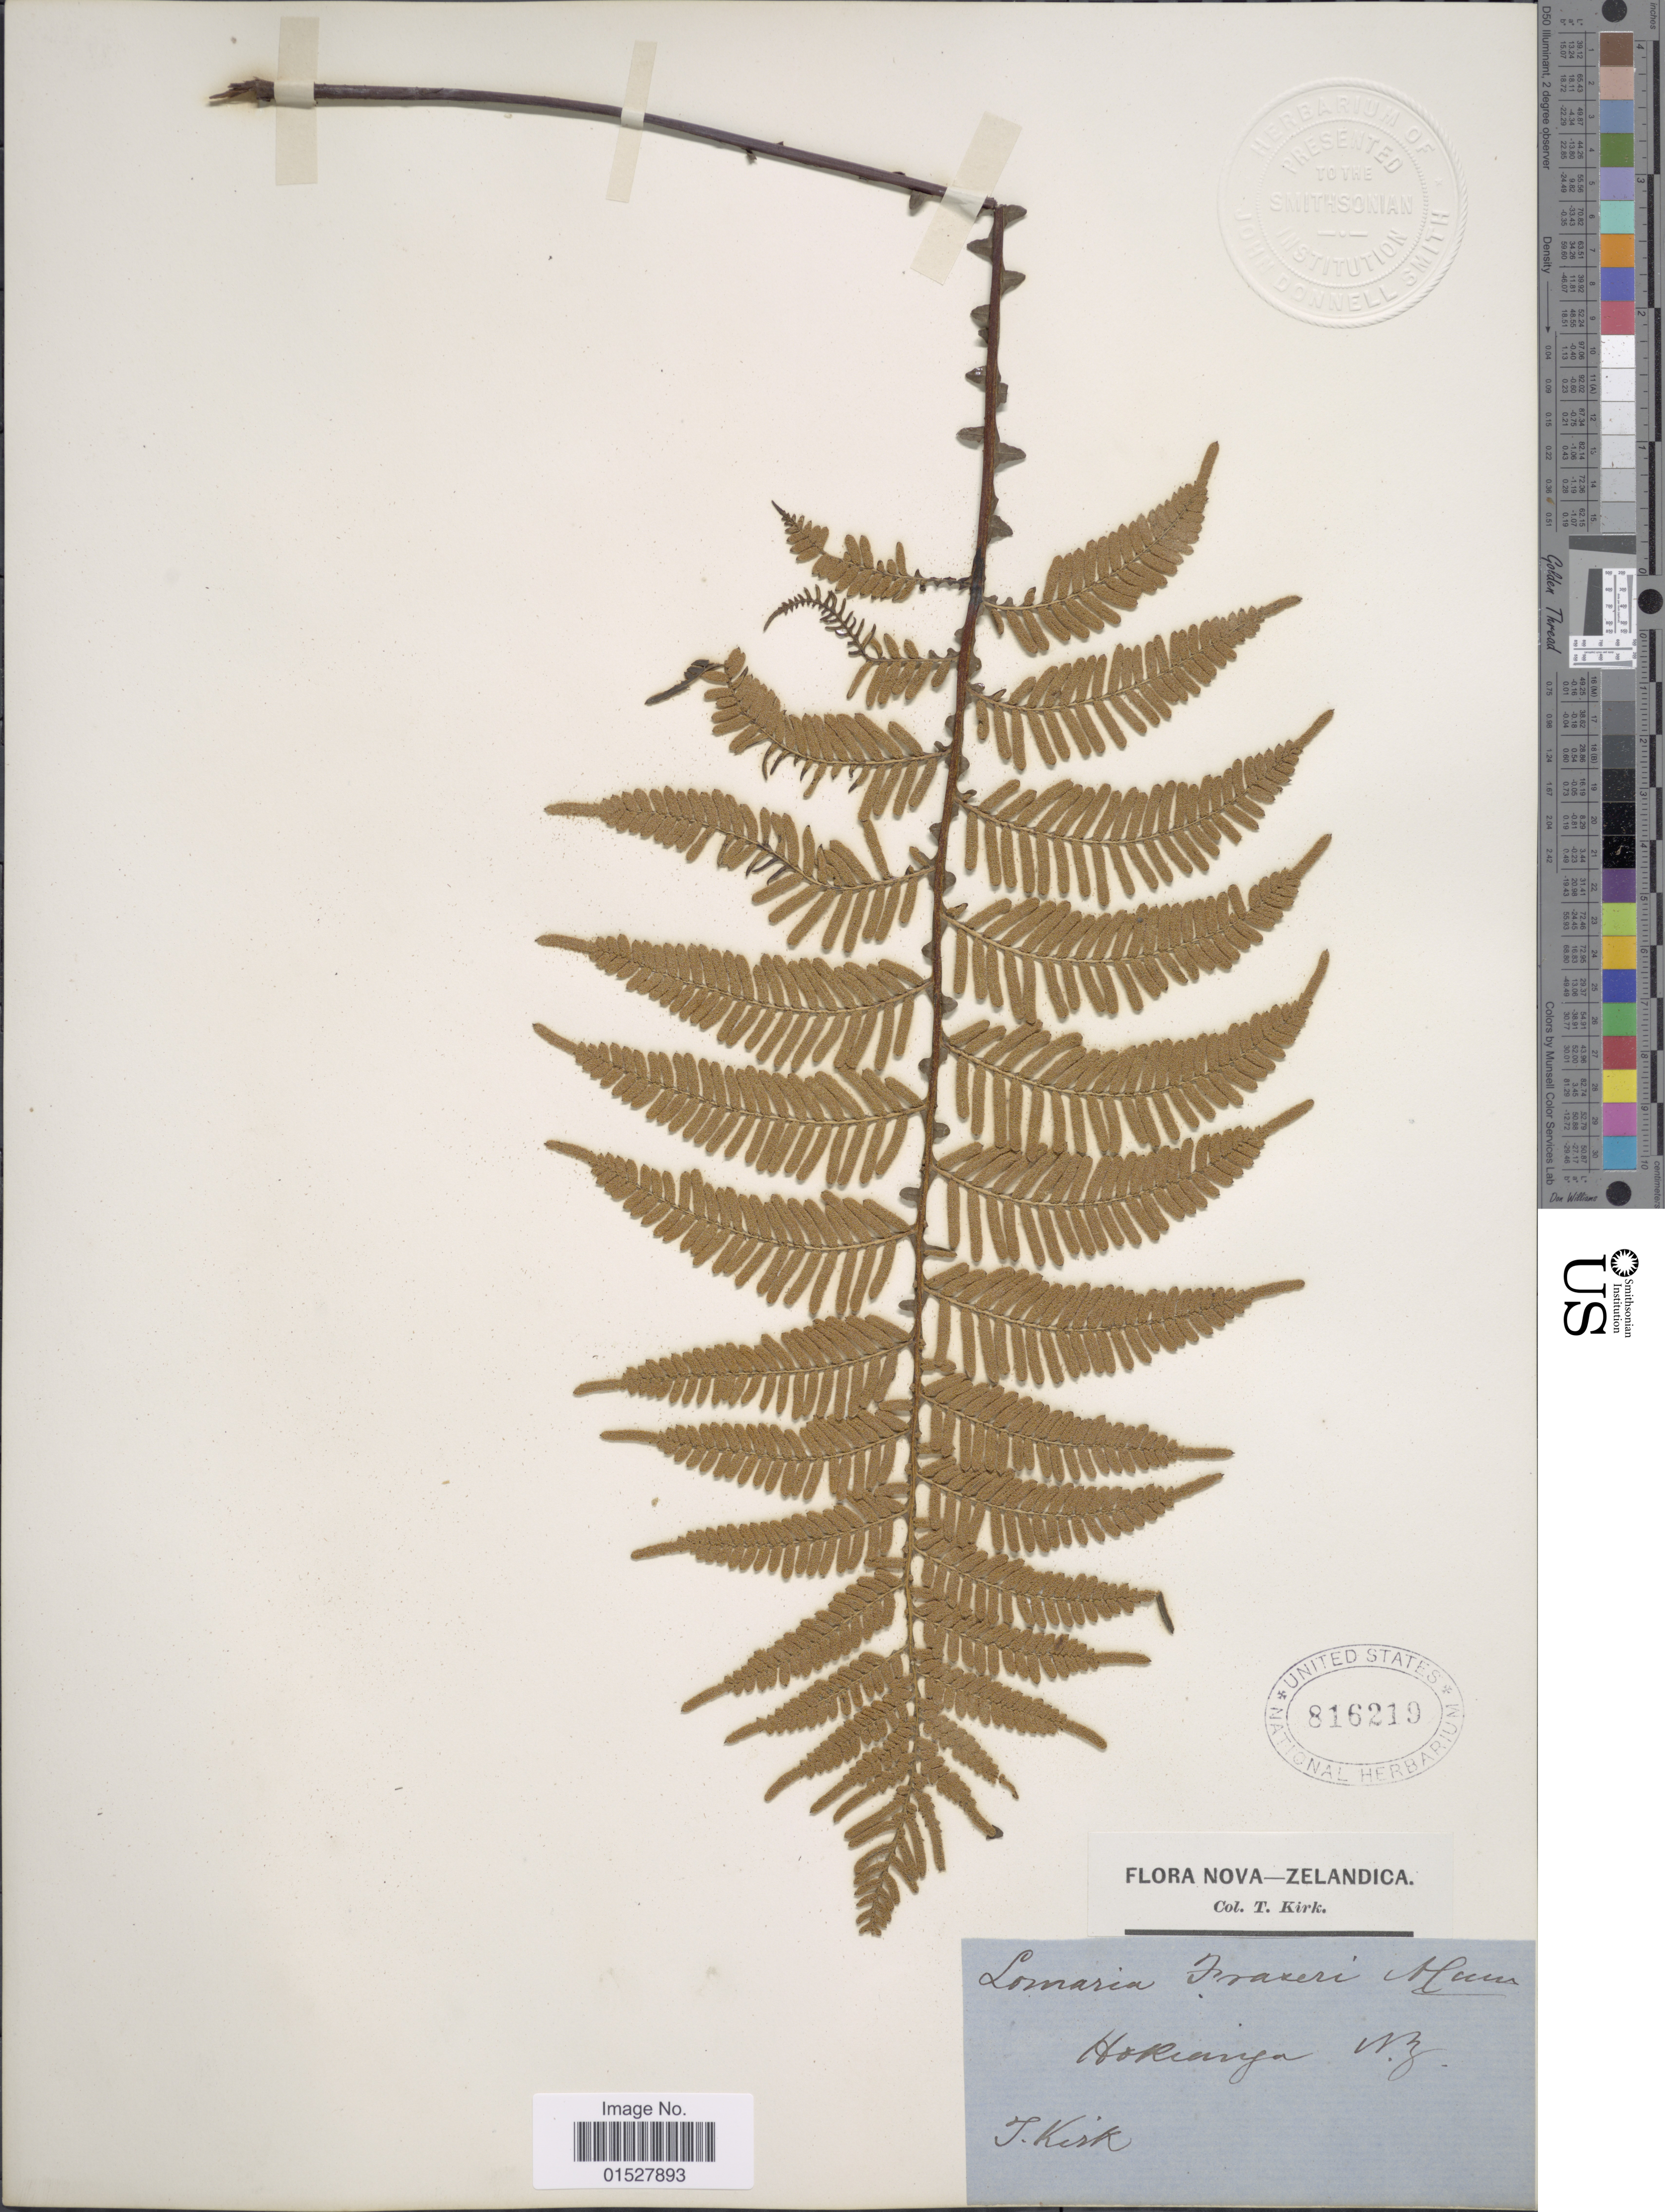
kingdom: Plantae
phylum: Tracheophyta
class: Polypodiopsida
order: Polypodiales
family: Blechnaceae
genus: Blechnum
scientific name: Blechnum fraseri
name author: (A. Cunn.) Luerss.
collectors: T. Kirk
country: New Zealand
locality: Hokianga.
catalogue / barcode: US 816219